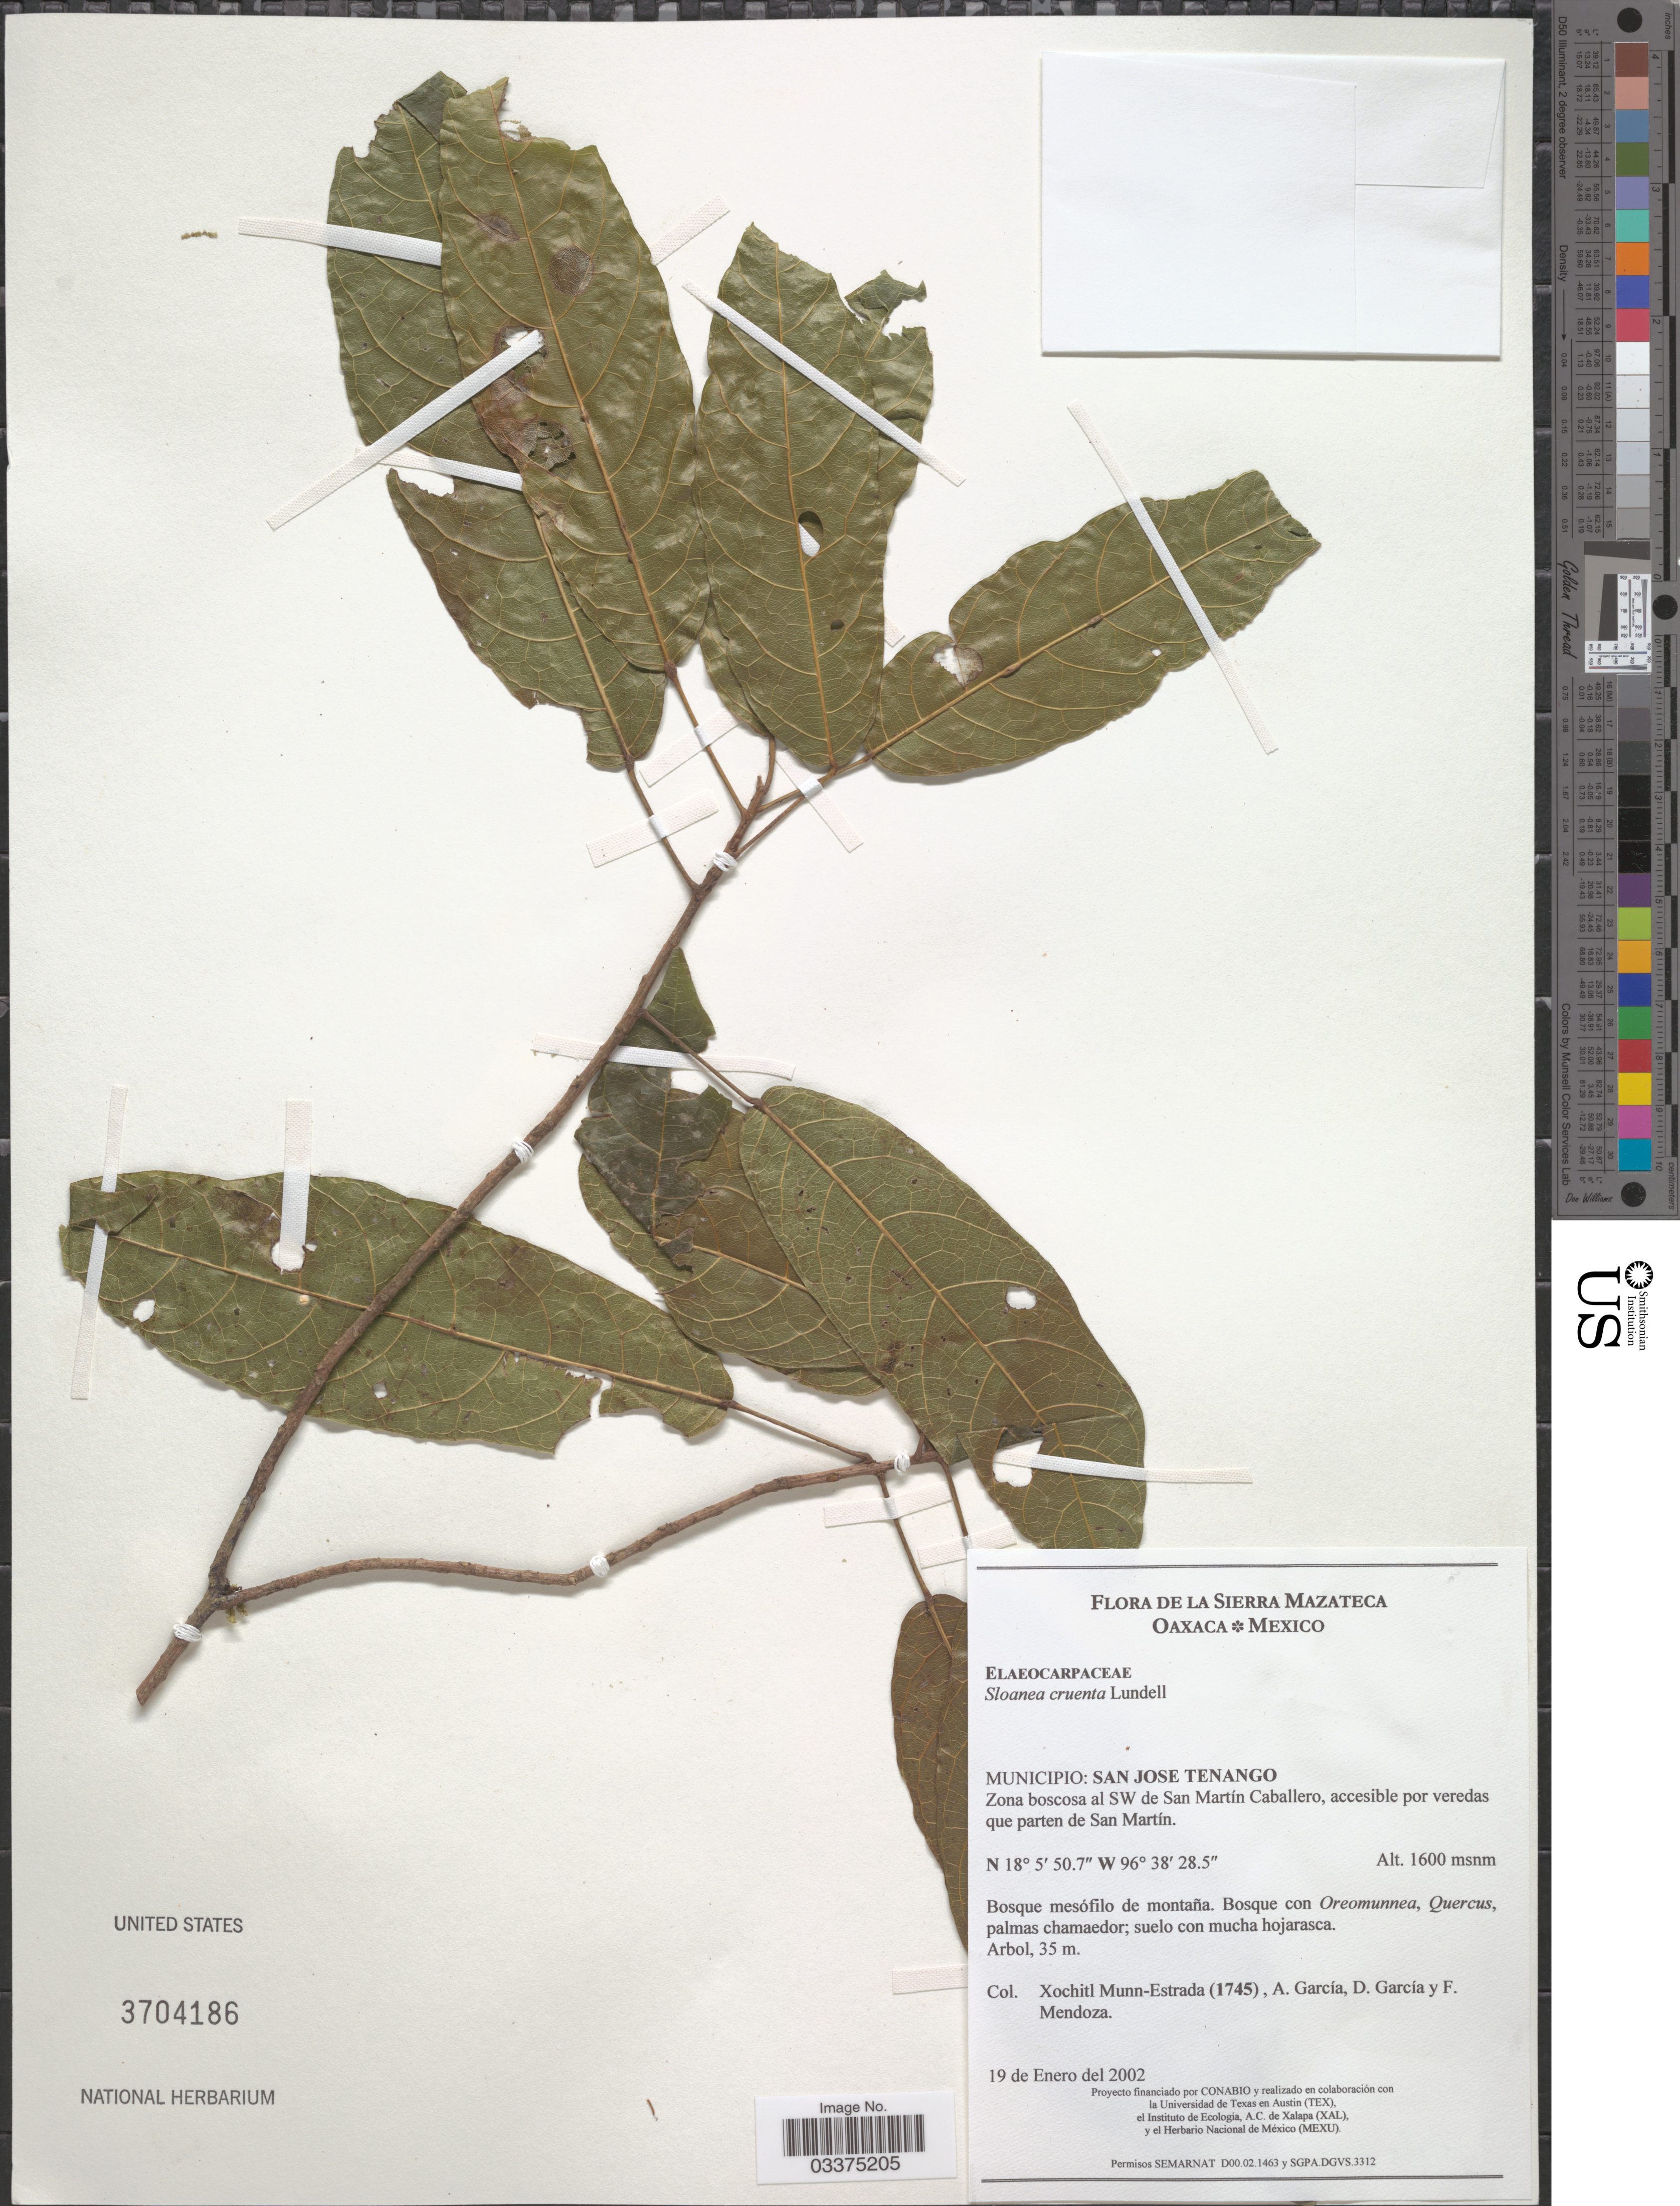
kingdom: Plantae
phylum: Tracheophyta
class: Magnoliopsida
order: Oxalidales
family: Elaeocarpaceae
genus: Sloanea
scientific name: Sloanea cruenta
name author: Lundell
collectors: X. Munn-Estrada, A. García, D. García & F. Mendoza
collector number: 1745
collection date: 2002-01-19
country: Mexico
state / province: Oaxaca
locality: La Sierra Mazateca. Municipio: San Jose Tenango. Zona boscosa al SW de San Martín Caballero, accesible por veredas que parten de San Martín.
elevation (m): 1600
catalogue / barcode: US 3704186